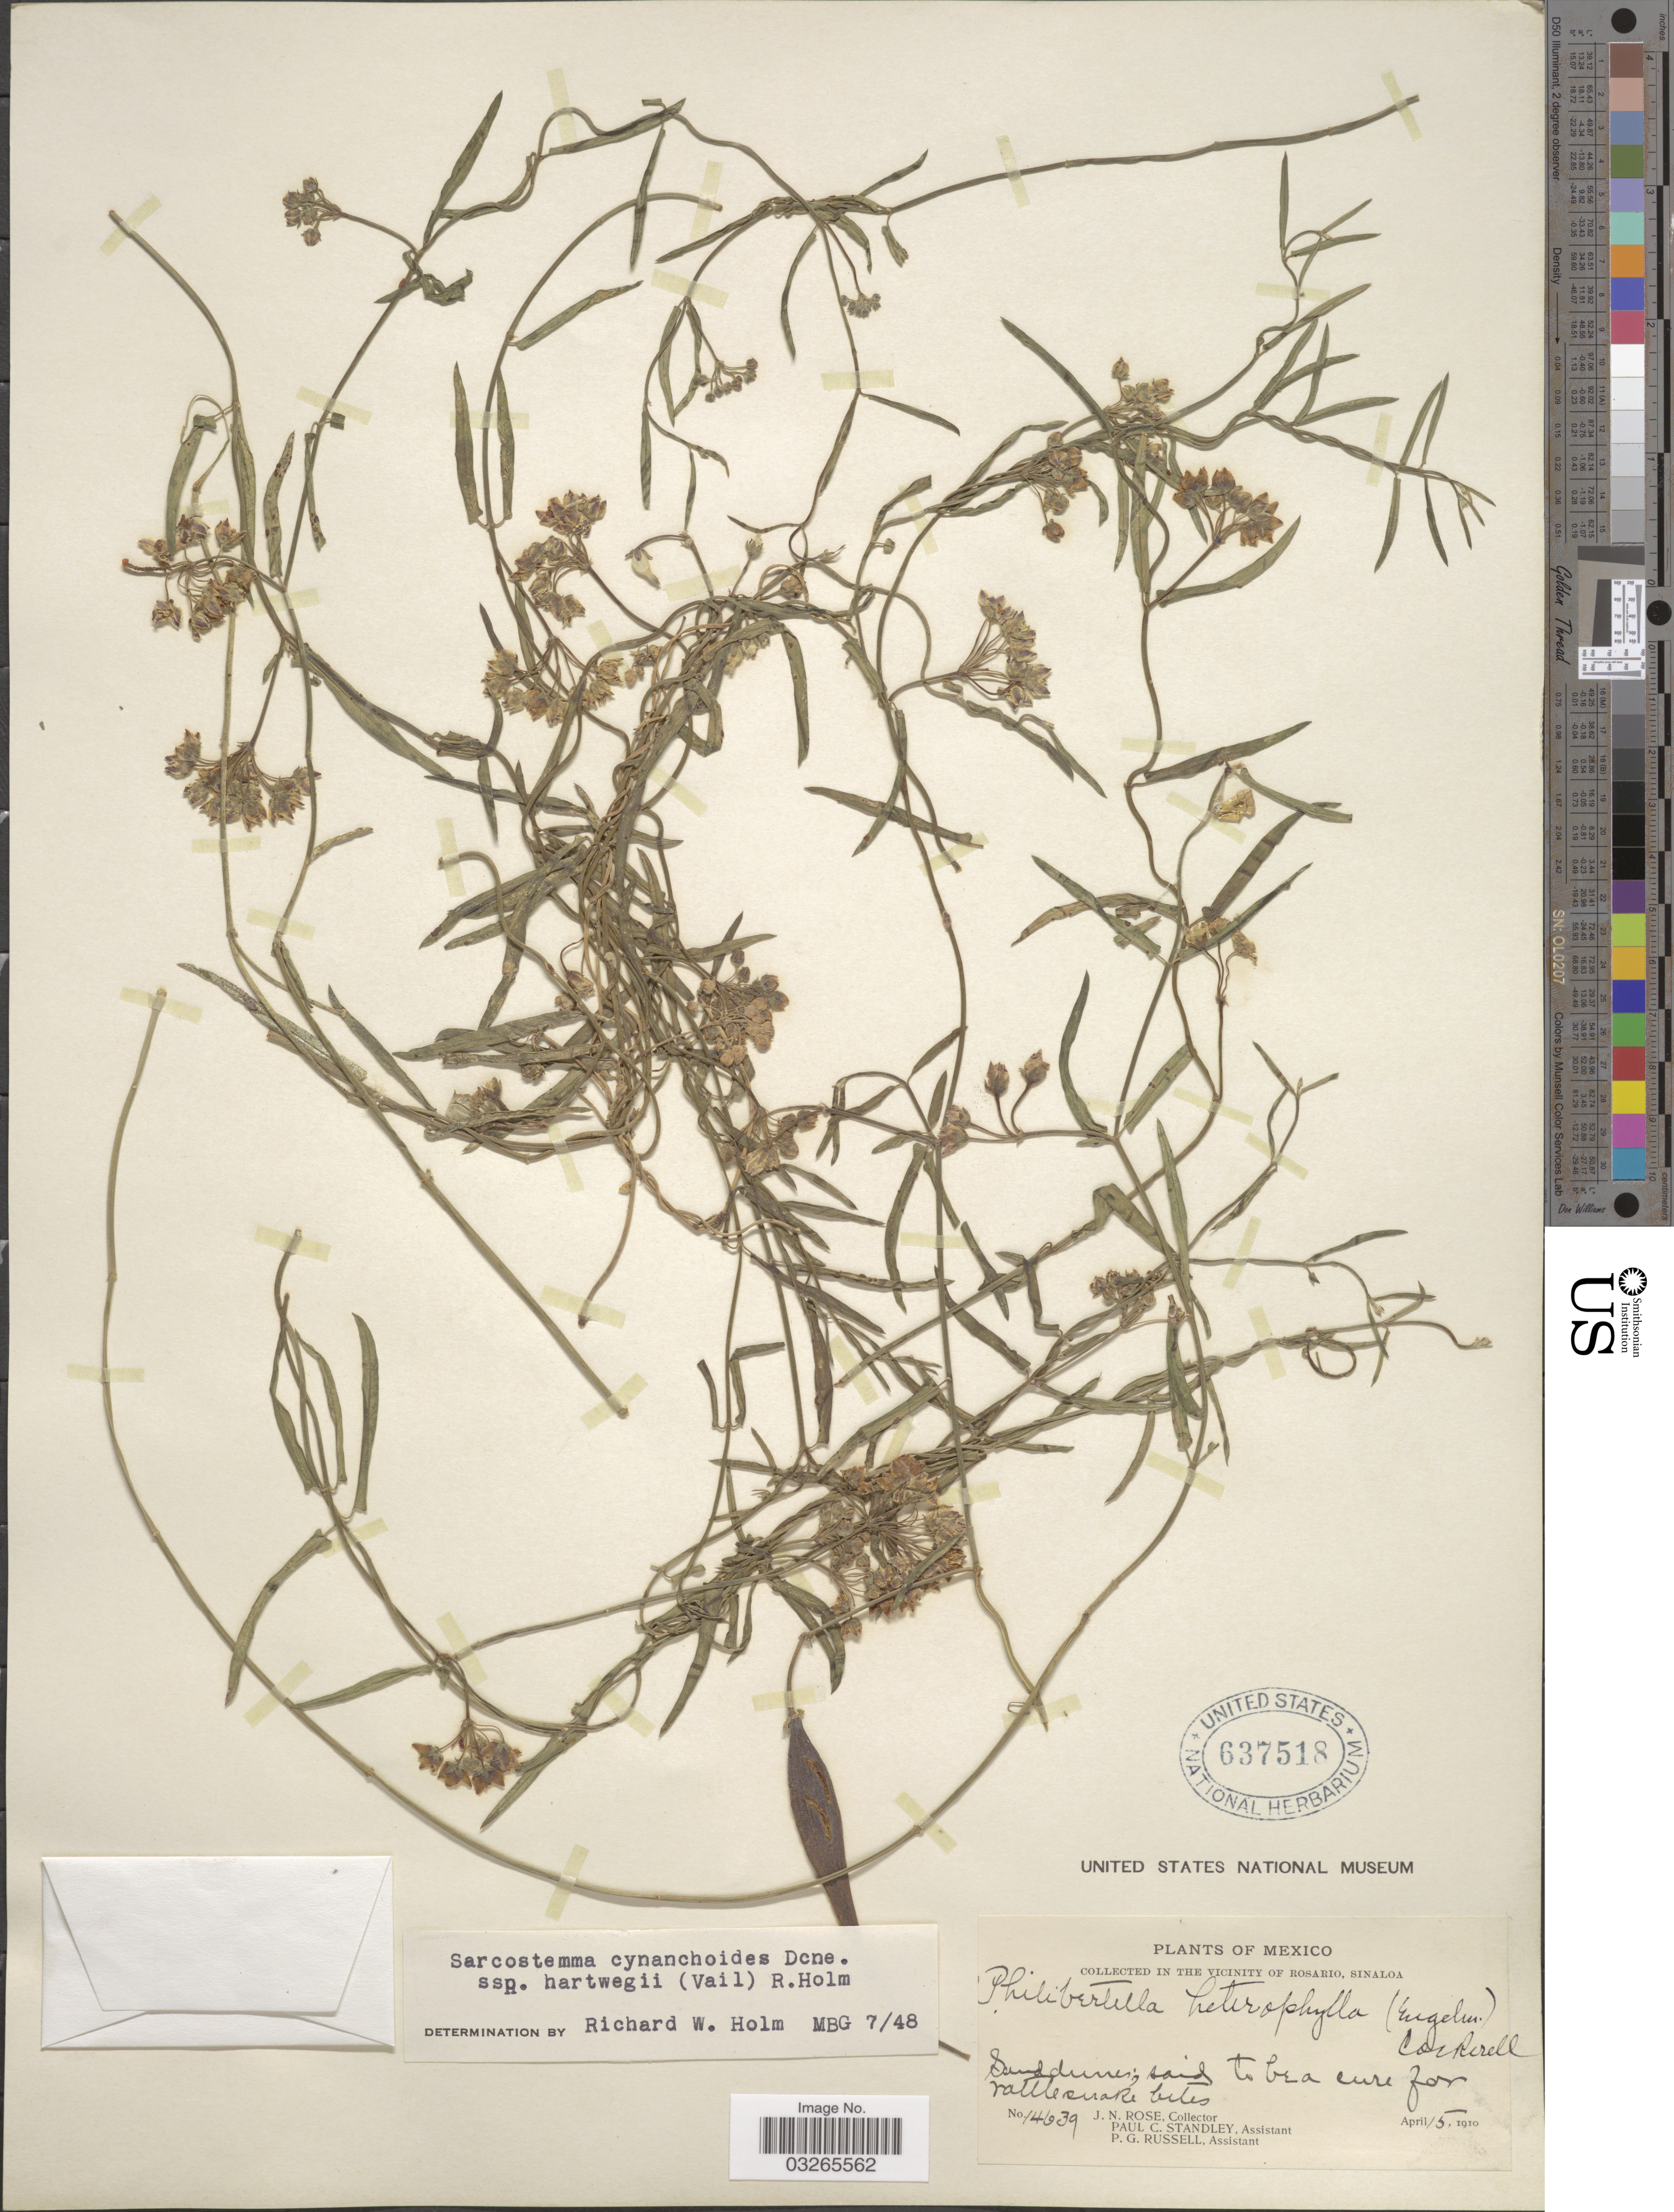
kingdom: Plantae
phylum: Tracheophyta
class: Magnoliopsida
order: Gentianales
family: Apocynaceae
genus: Sarcostemma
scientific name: Sarcostemma cynanchoides subsp. hartwegii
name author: (Vail) R.W. Holm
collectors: J. N. Rose, P. C. Standley & P. G. Russell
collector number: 14639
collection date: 1910-04-15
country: Mexico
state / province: Sinaloa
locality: In The Vicinity of Rosario, Sinaloa.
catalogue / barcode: US 637518